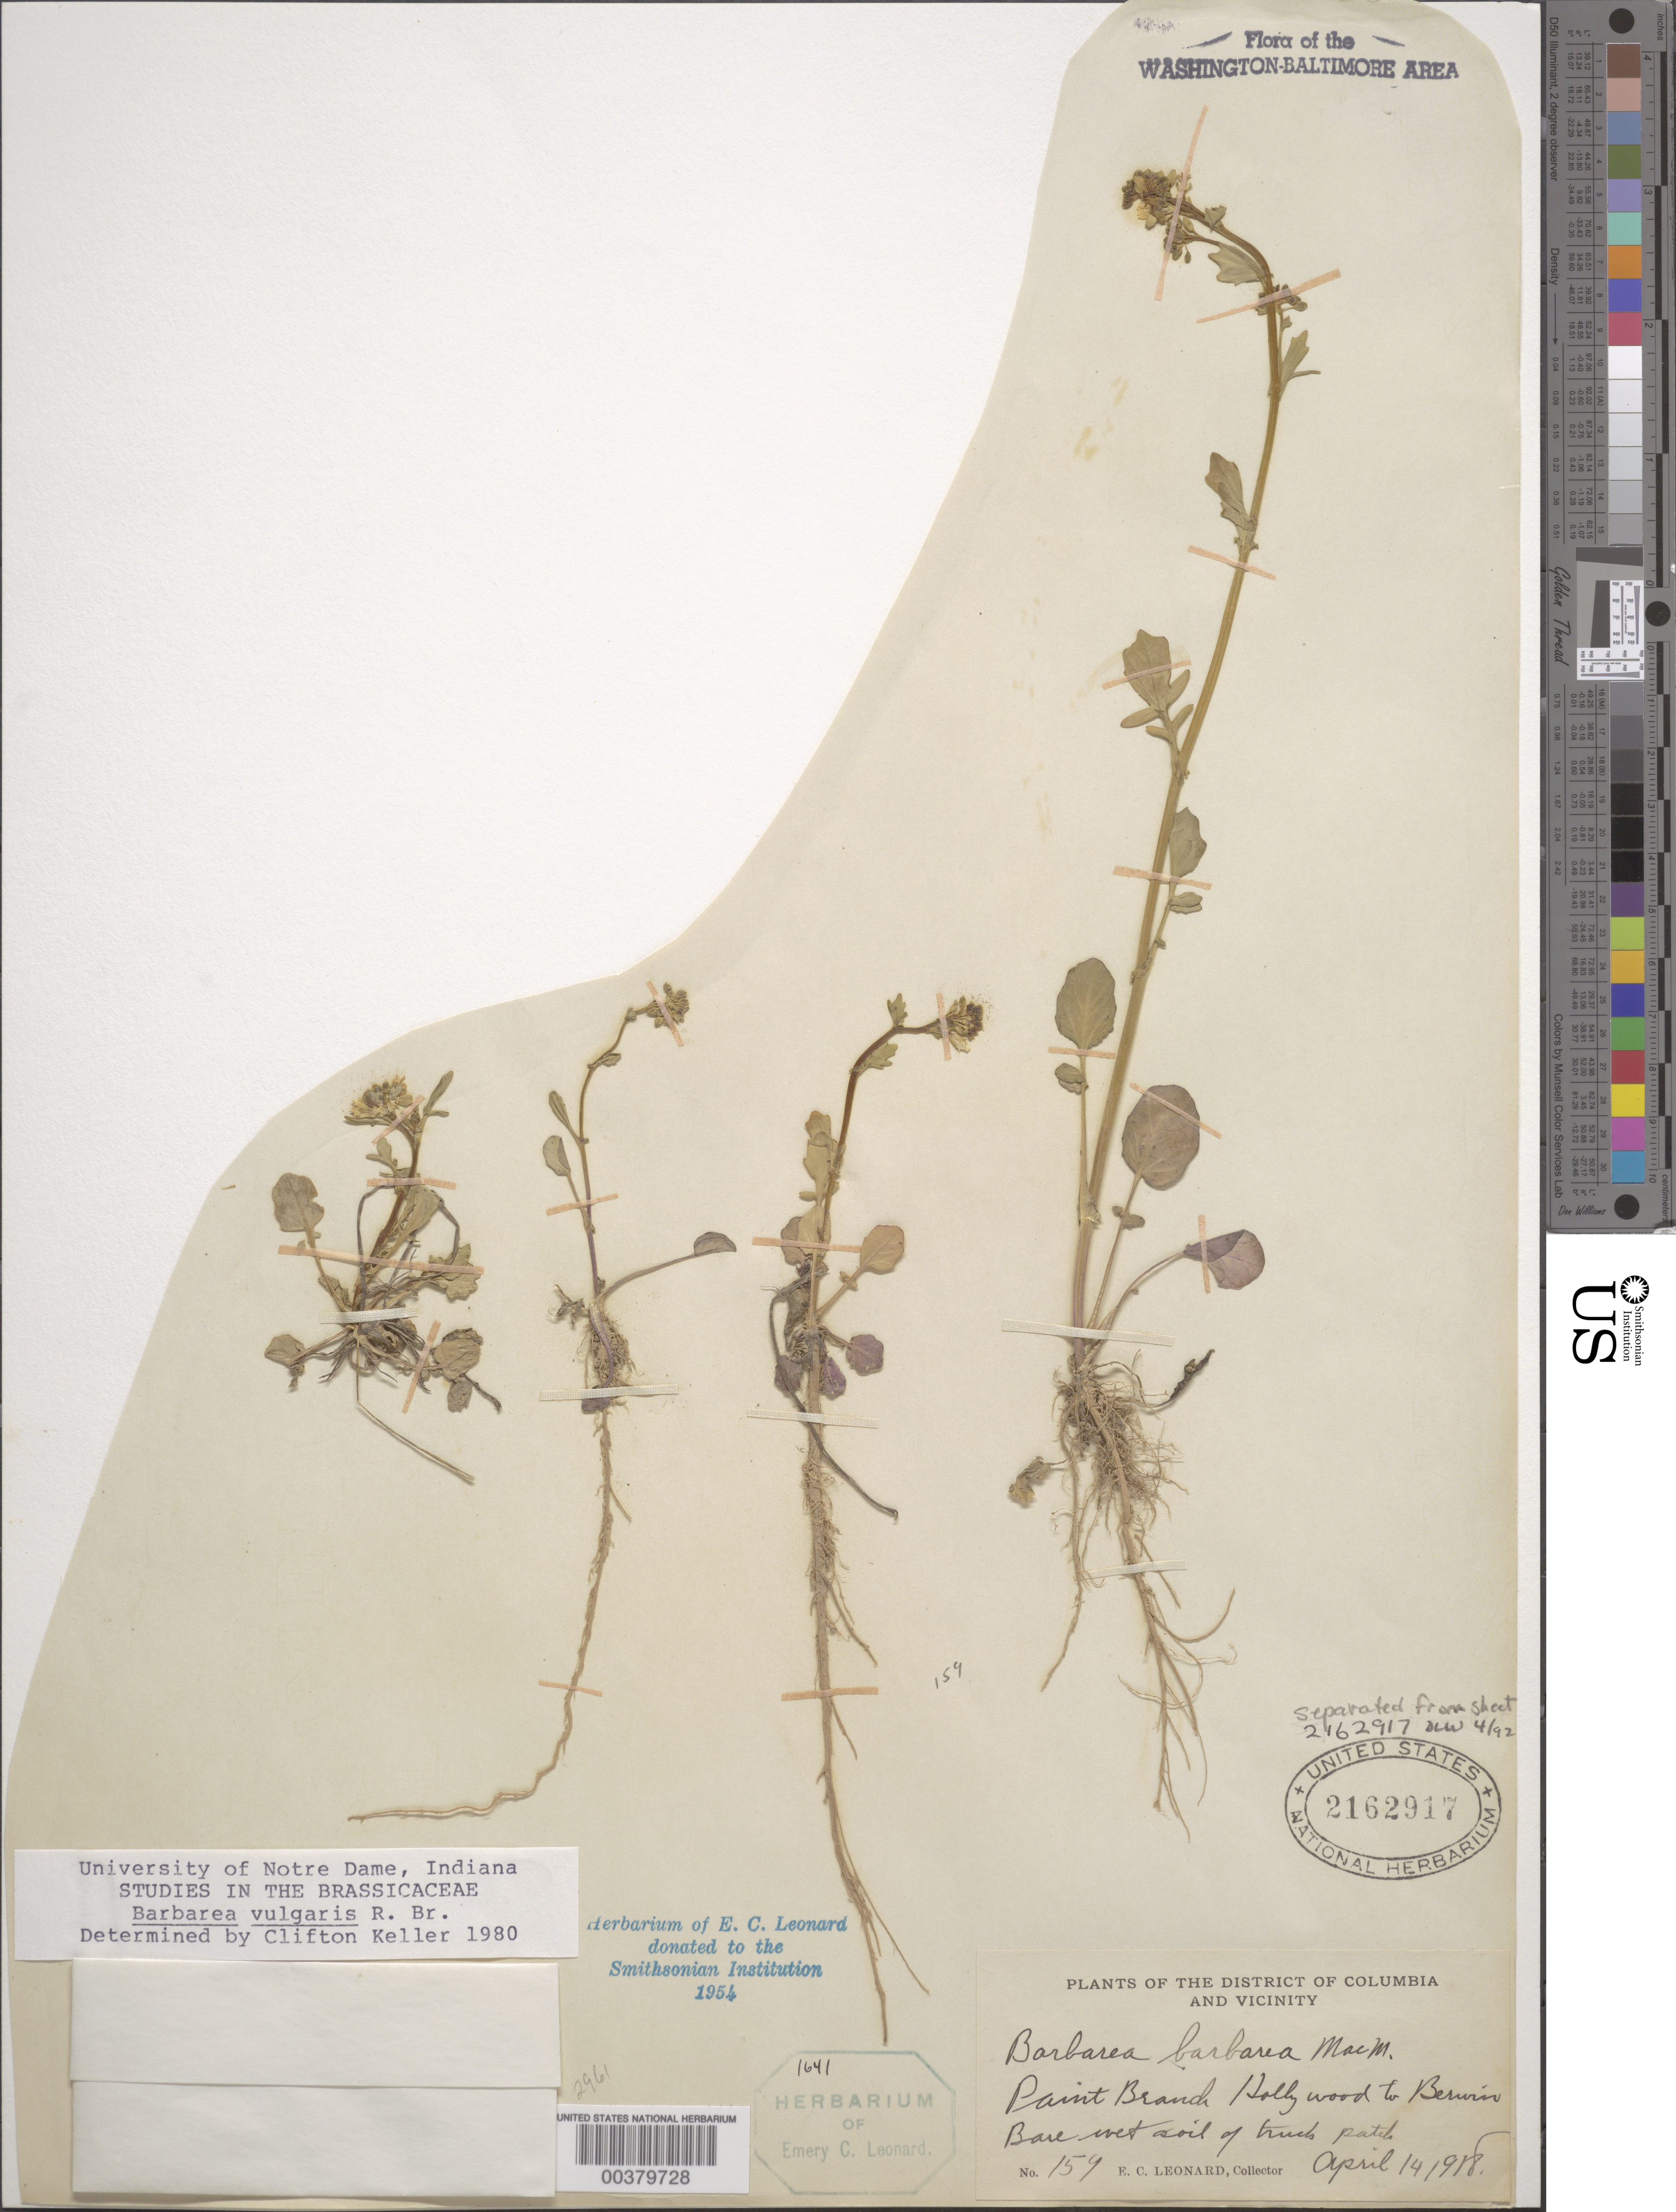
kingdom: Plantae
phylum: Tracheophyta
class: Magnoliopsida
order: Brassicales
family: Brassicaceae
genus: Barbarea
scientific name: Barbarea vulgaris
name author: W.T. Aiton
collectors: E. C. Leonard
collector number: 159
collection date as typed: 14 Apr 1918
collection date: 1918-04-14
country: United States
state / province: Maryland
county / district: Prince George's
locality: Paint Branch to Berwyn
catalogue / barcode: US 2162917